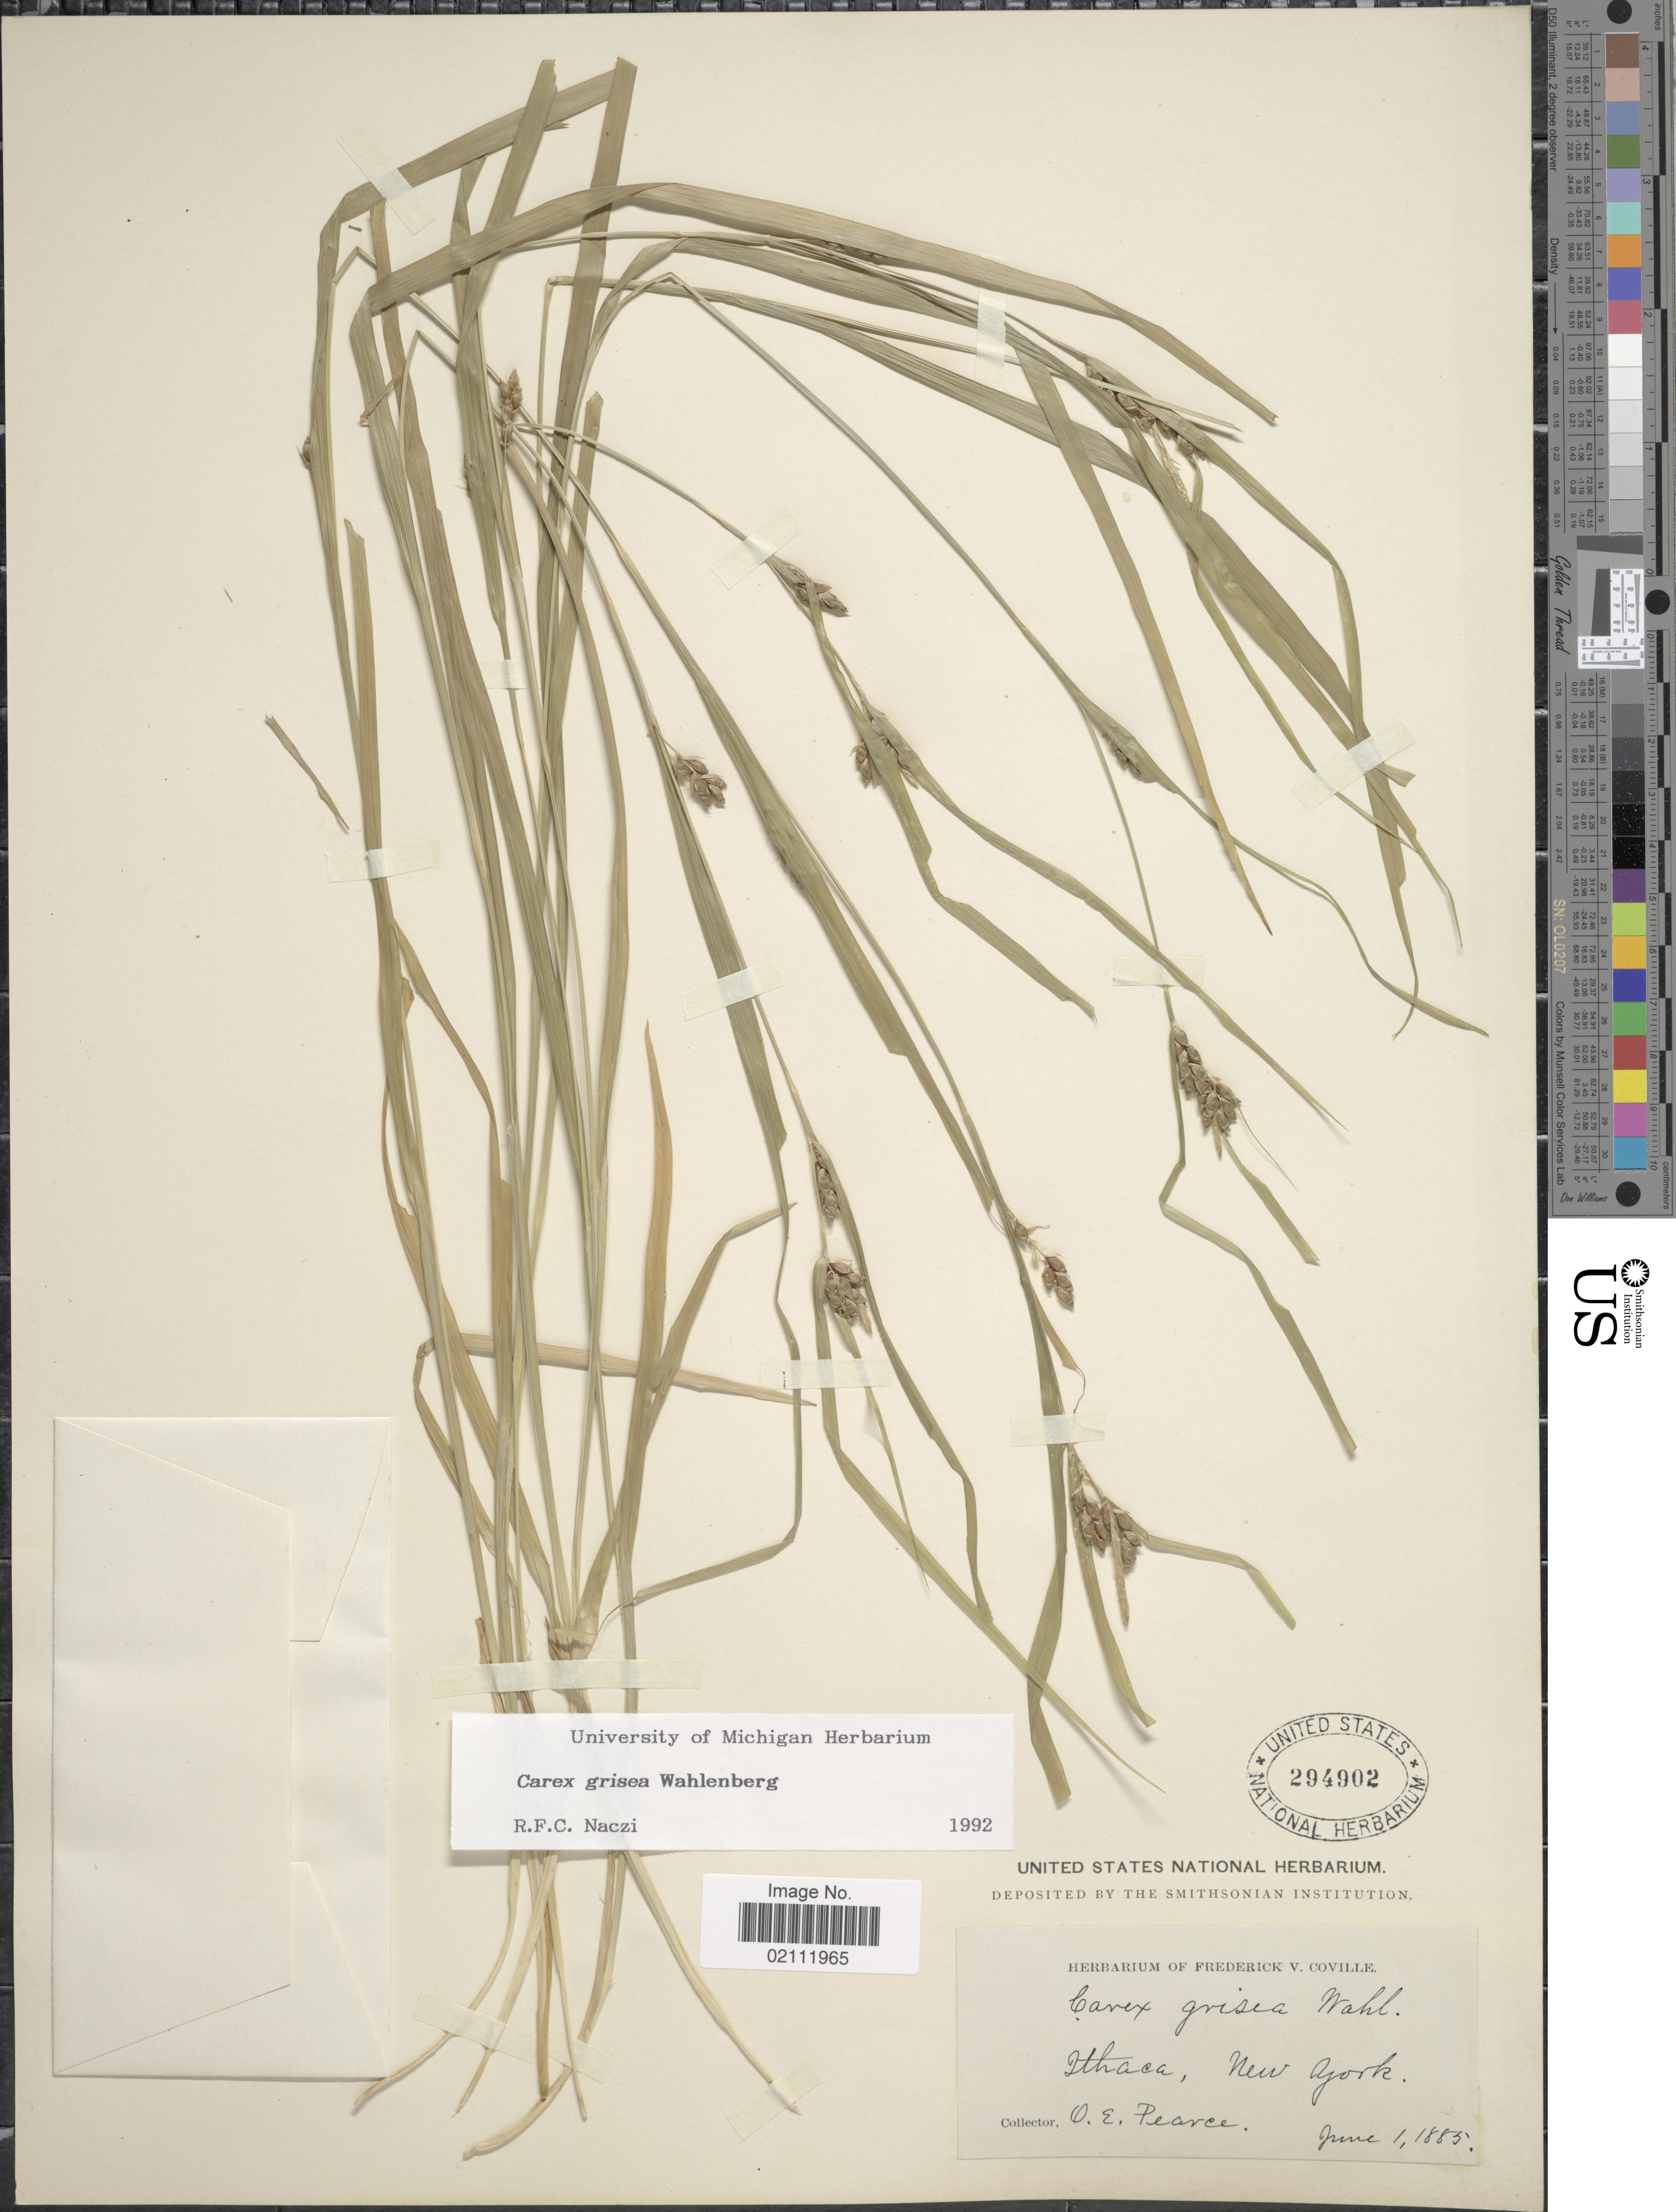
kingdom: Plantae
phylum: Tracheophyta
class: Liliopsida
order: Poales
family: Cyperaceae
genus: Carex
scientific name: Carex grisea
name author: Wahlenb.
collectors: O. E. Pearce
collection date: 1885-06-01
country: United States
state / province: New York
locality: Ithaca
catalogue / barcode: US 294902